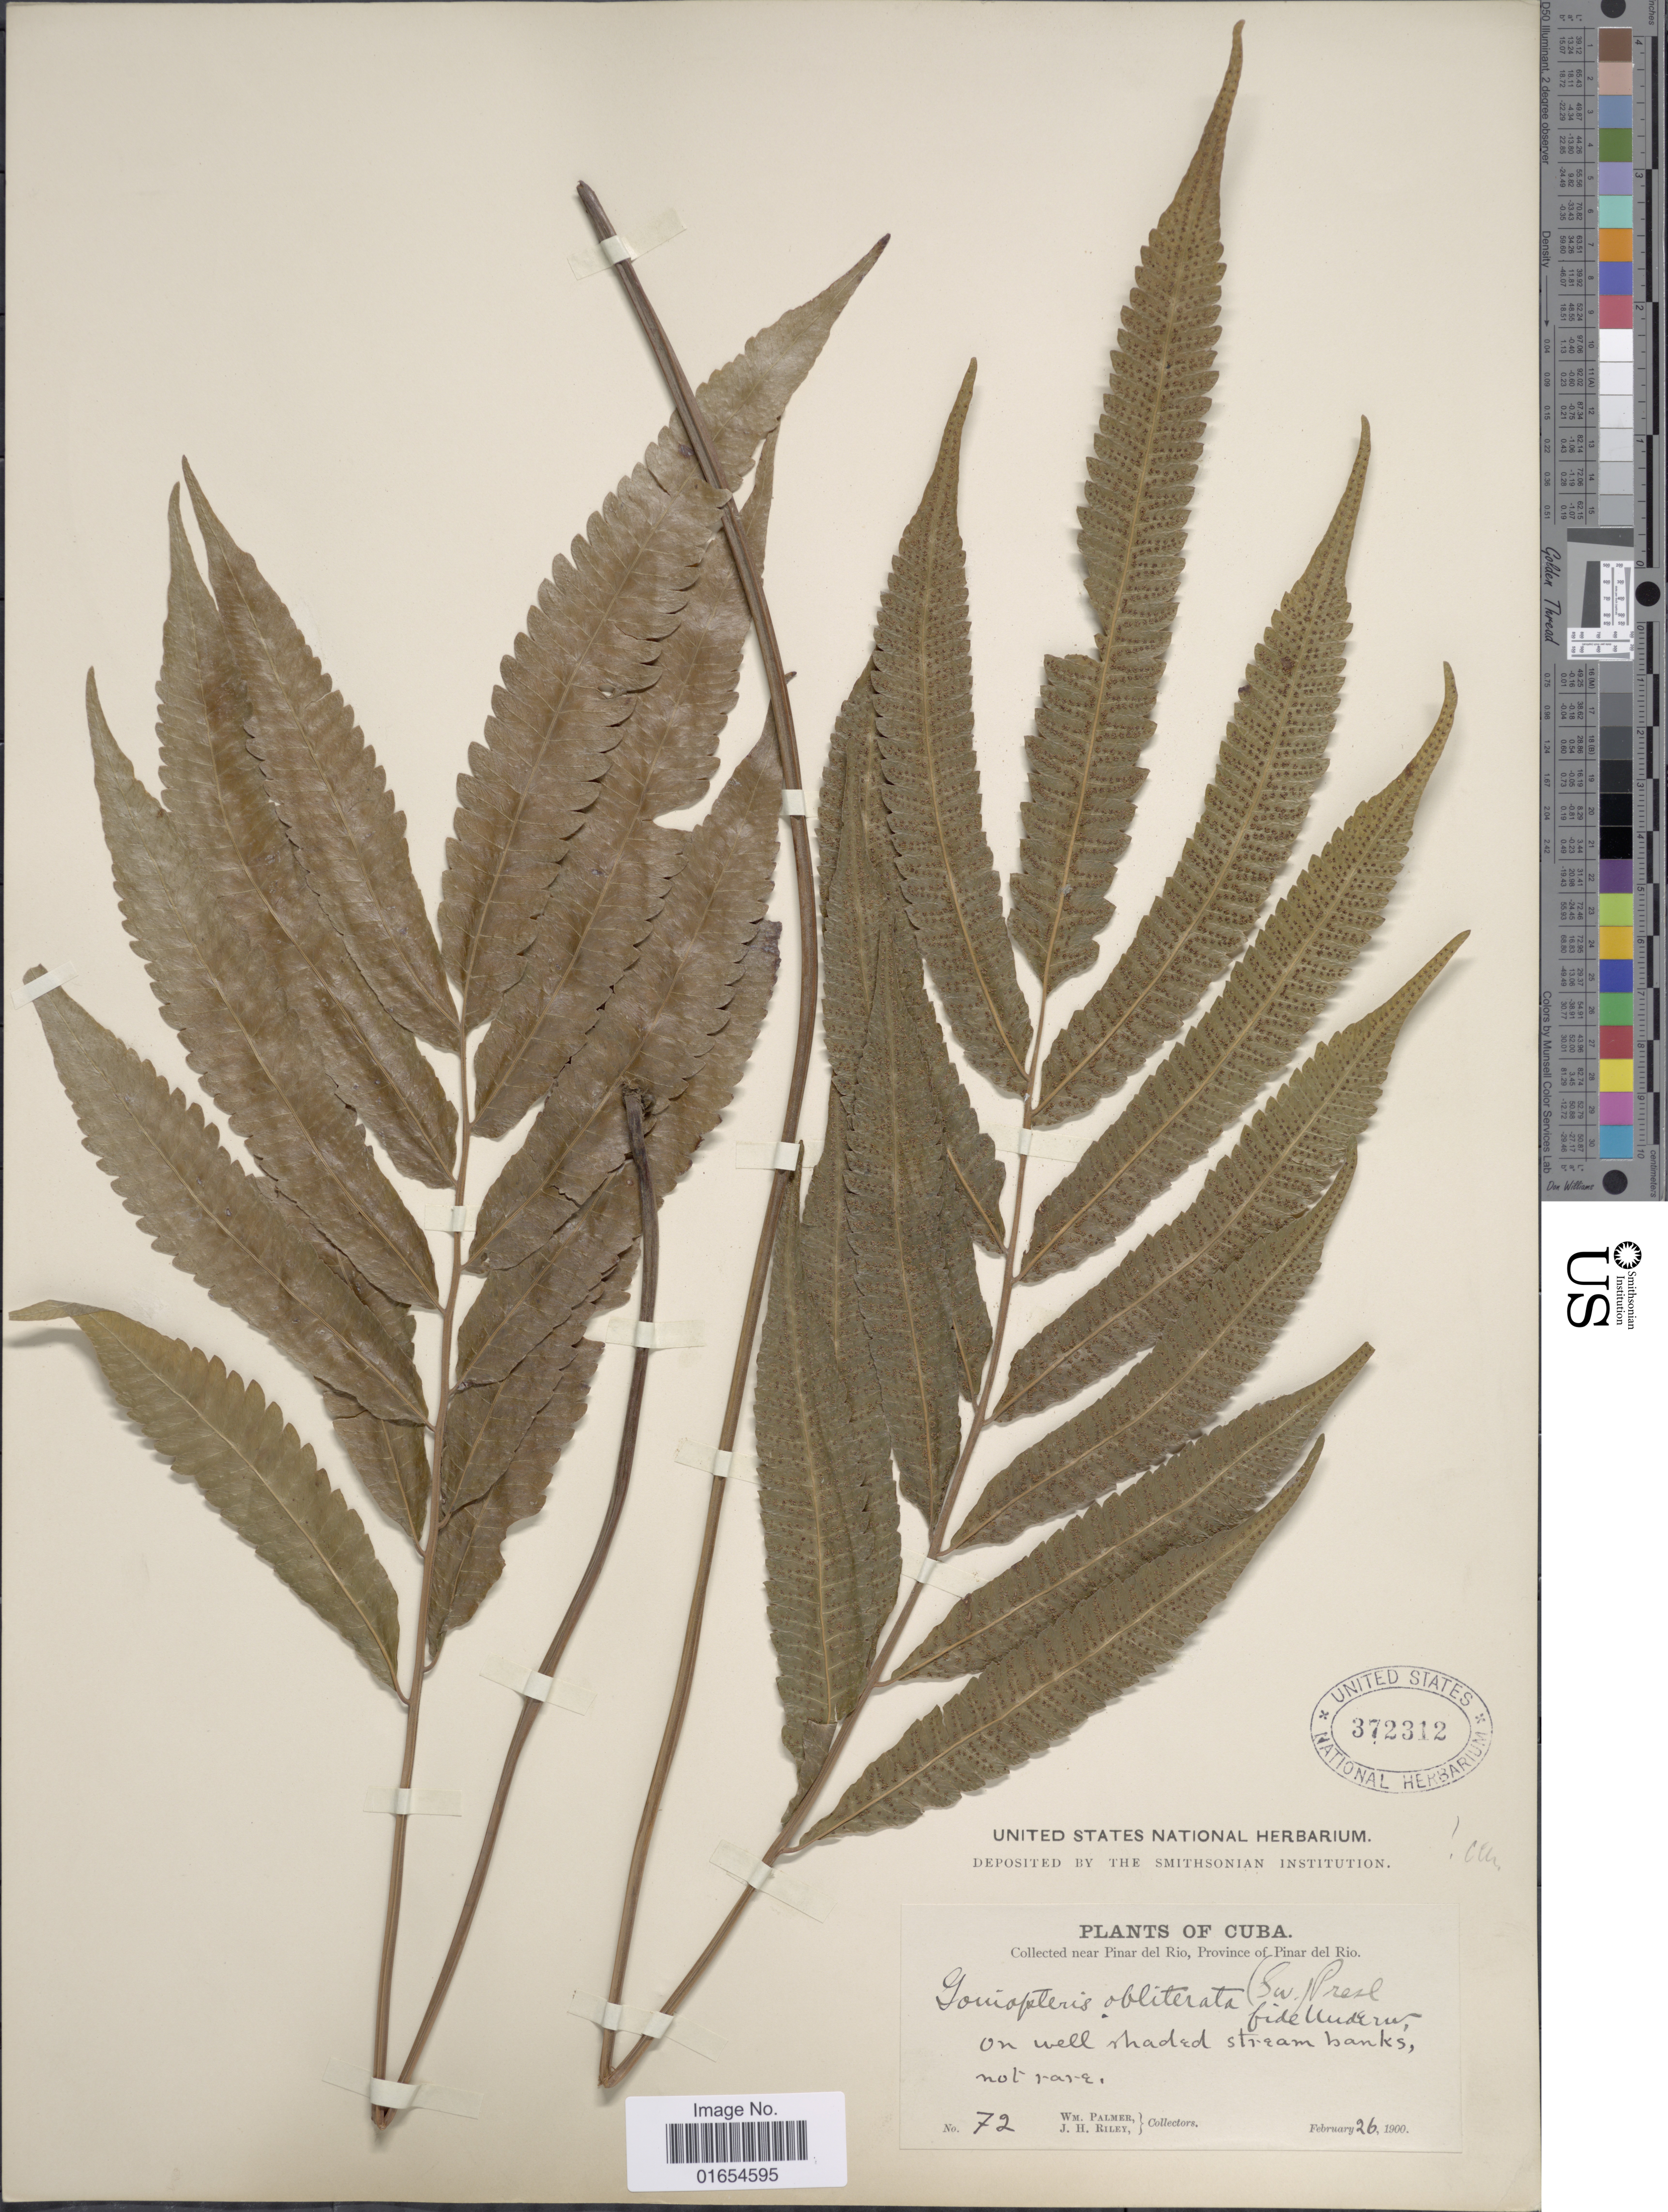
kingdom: Plantae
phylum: Tracheophyta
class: Polypodiopsida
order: Polypodiales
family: Thelypteridaceae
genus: Goniopteris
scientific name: Goniopteris obliterata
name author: (Sw.) C. Presl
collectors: W. Palmer & J. H. Riley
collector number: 72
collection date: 1900-02-26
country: Cuba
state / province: Pinar del Río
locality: Near Pinar del Rio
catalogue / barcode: US 372312